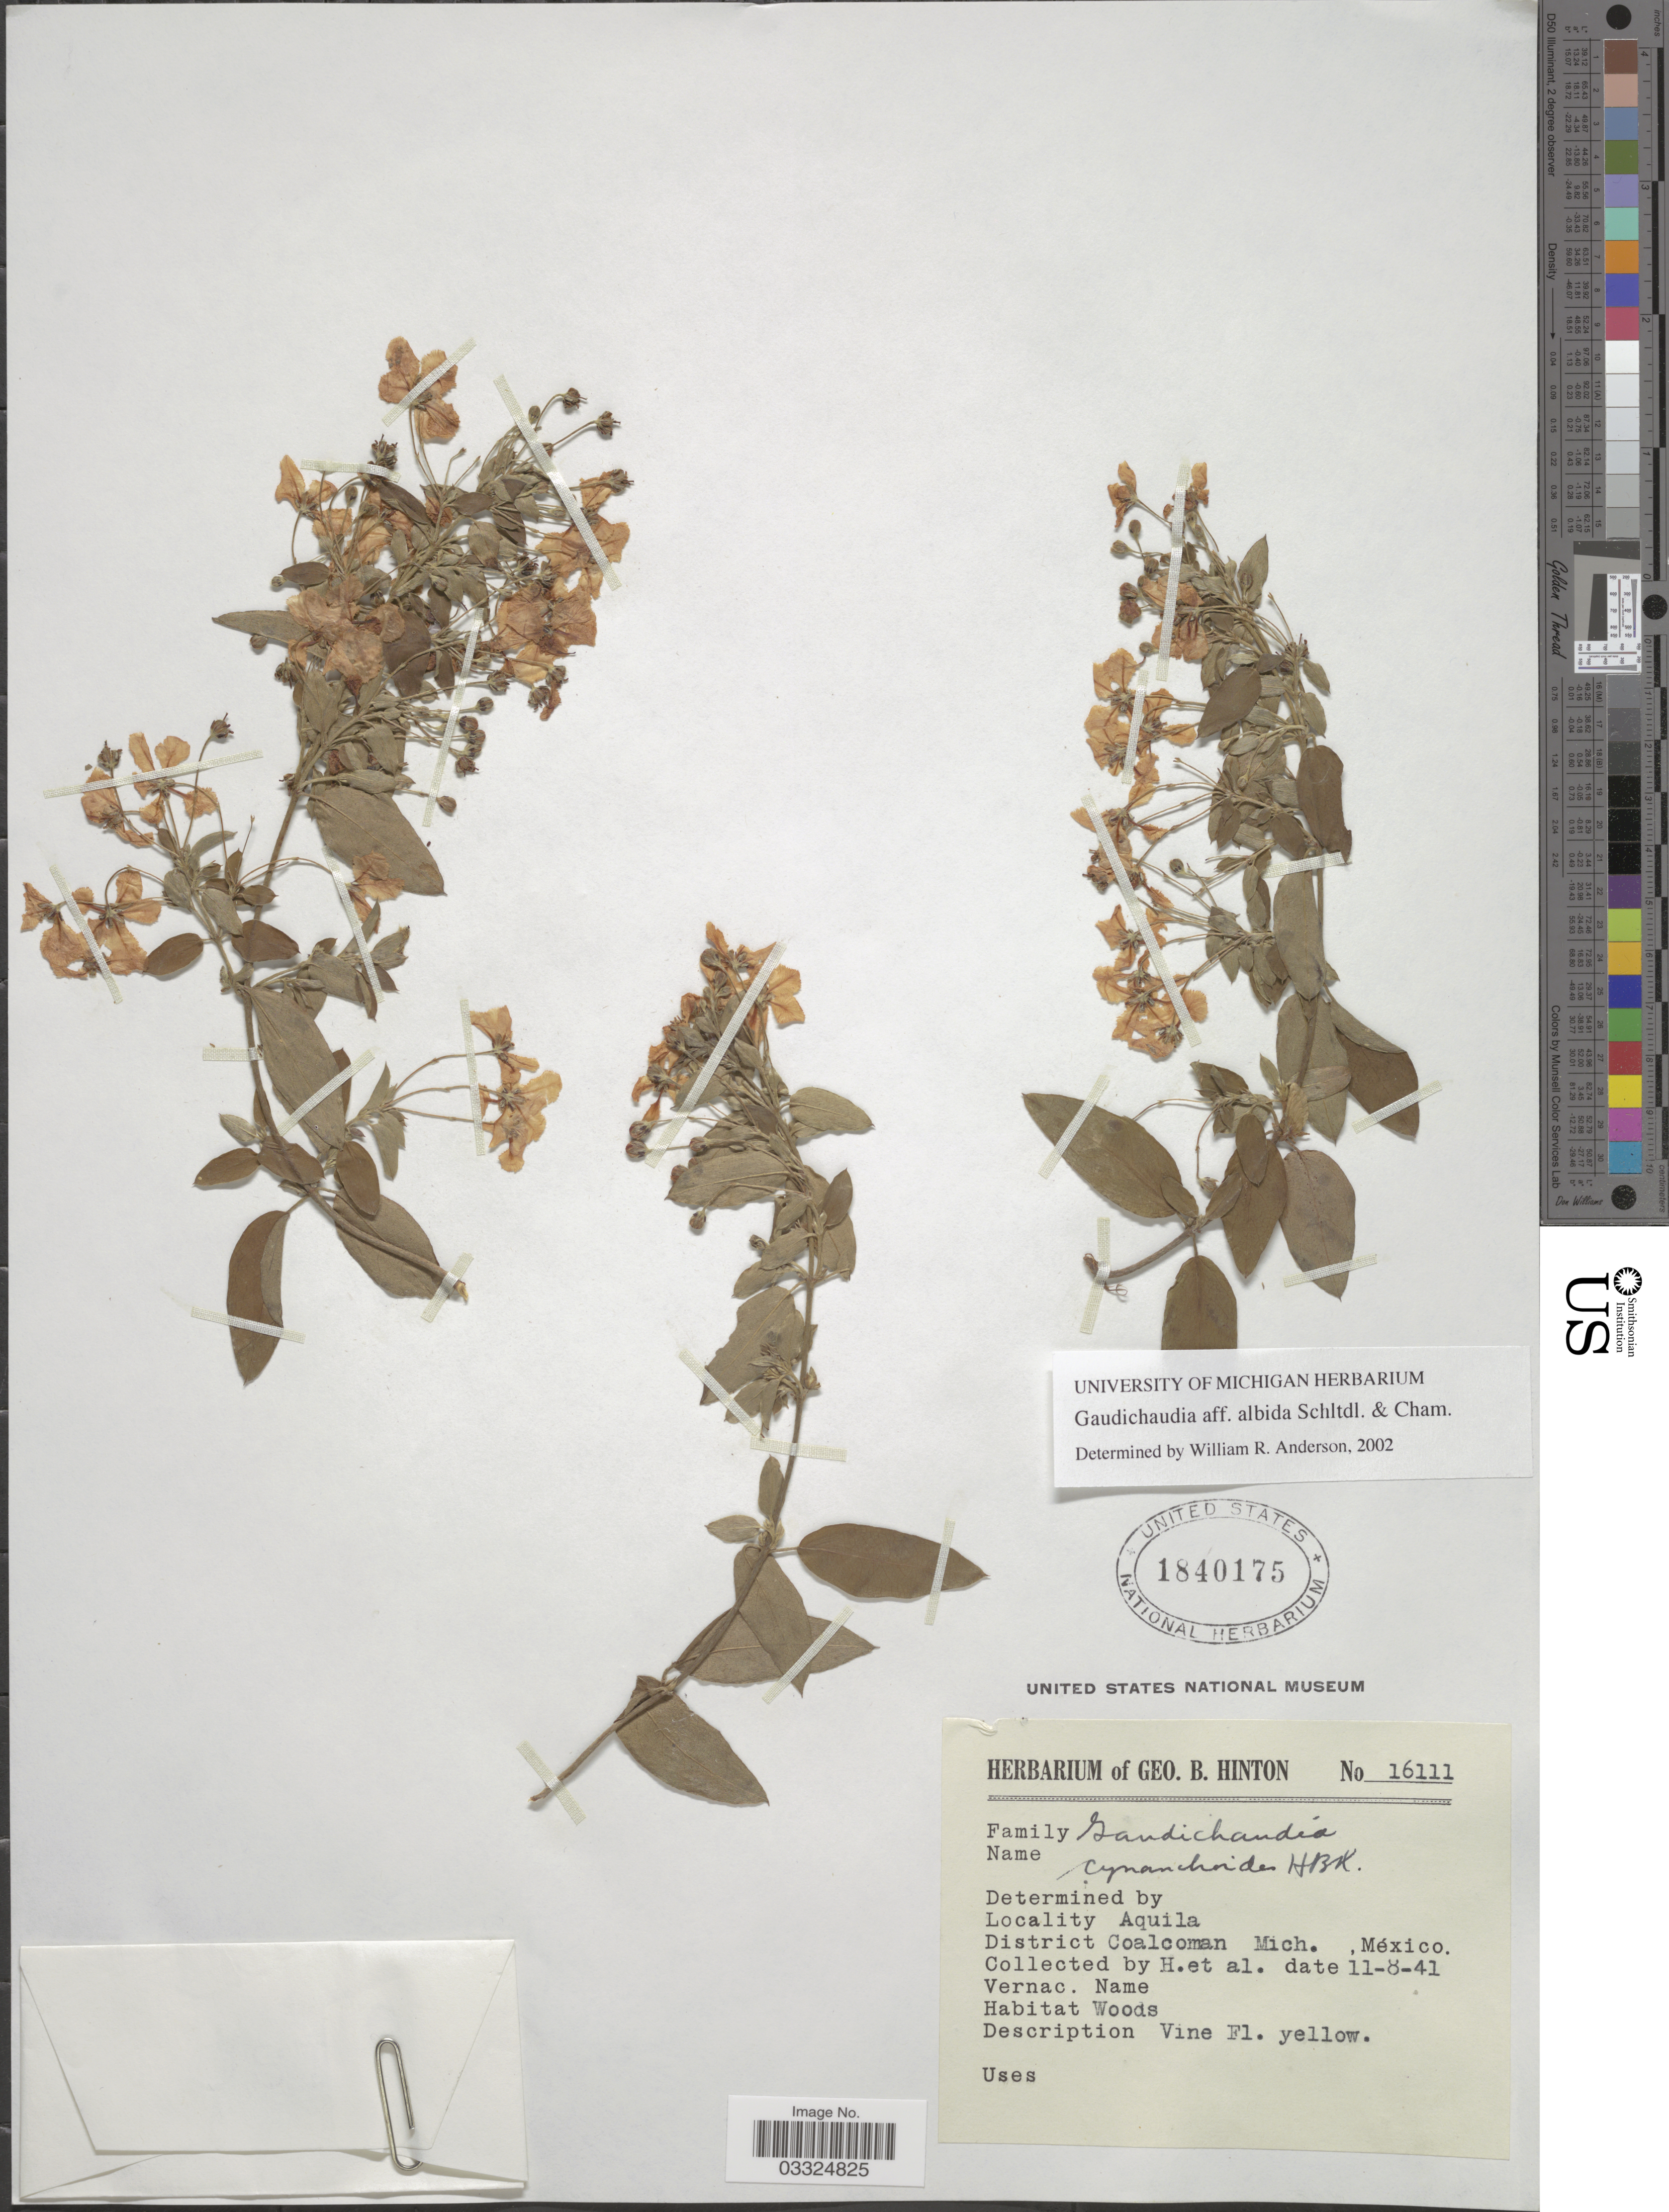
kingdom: Plantae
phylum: Tracheophyta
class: Magnoliopsida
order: Malpighiales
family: Malpighiaceae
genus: Gaudichaudia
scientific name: Gaudichaudia albida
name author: Schltdl. & Cham.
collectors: G. B. Hinton & et al.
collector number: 16111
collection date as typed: Transcribed d/m/y: 11/8/41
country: Mexico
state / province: Michoacán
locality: Aquila. District Coalcoman Mich.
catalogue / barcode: US 1840175